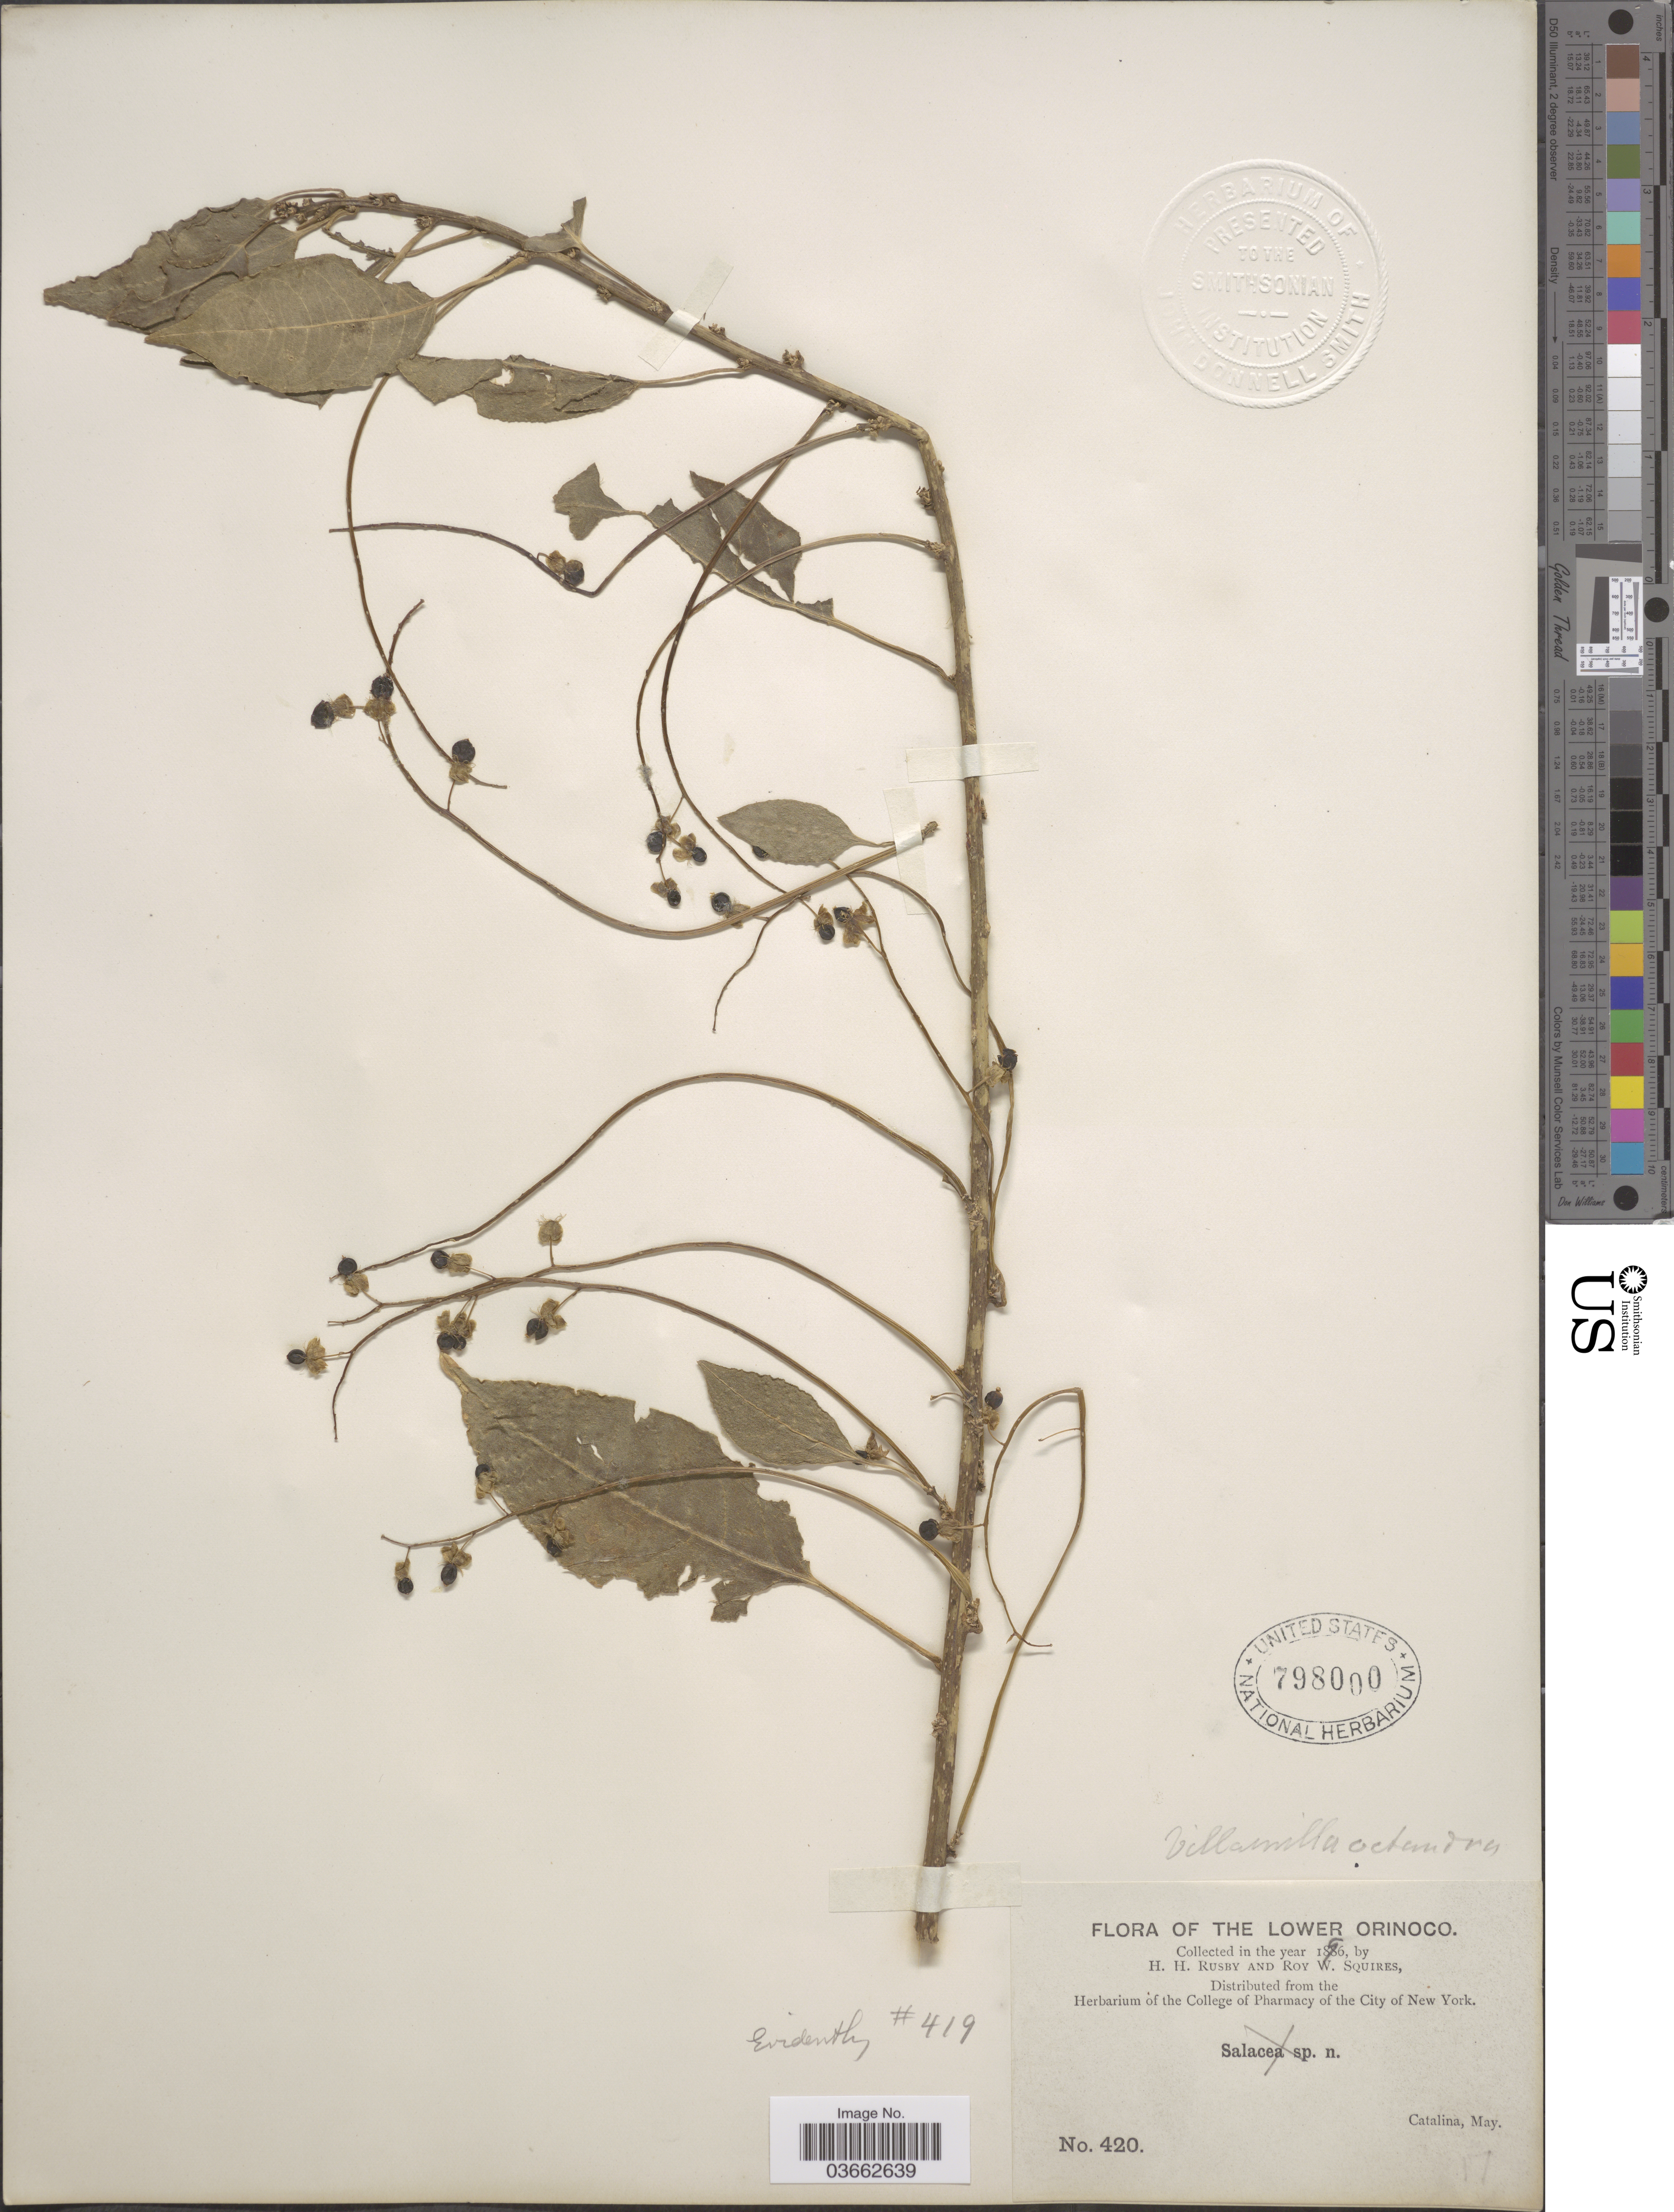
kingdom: Plantae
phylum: Tracheophyta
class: Magnoliopsida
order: Caryophyllales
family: Phytolaccaceae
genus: Trichostigma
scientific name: Trichostigma octandrum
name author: (L.) H. Walter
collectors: H. H. Rusby & R. Squires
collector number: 420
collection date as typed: May 1896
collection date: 1896-05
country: Venezuela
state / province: Delta Amacuro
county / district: Tucupita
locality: Lower Orinoco, Santa Catalina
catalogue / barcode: US 798000